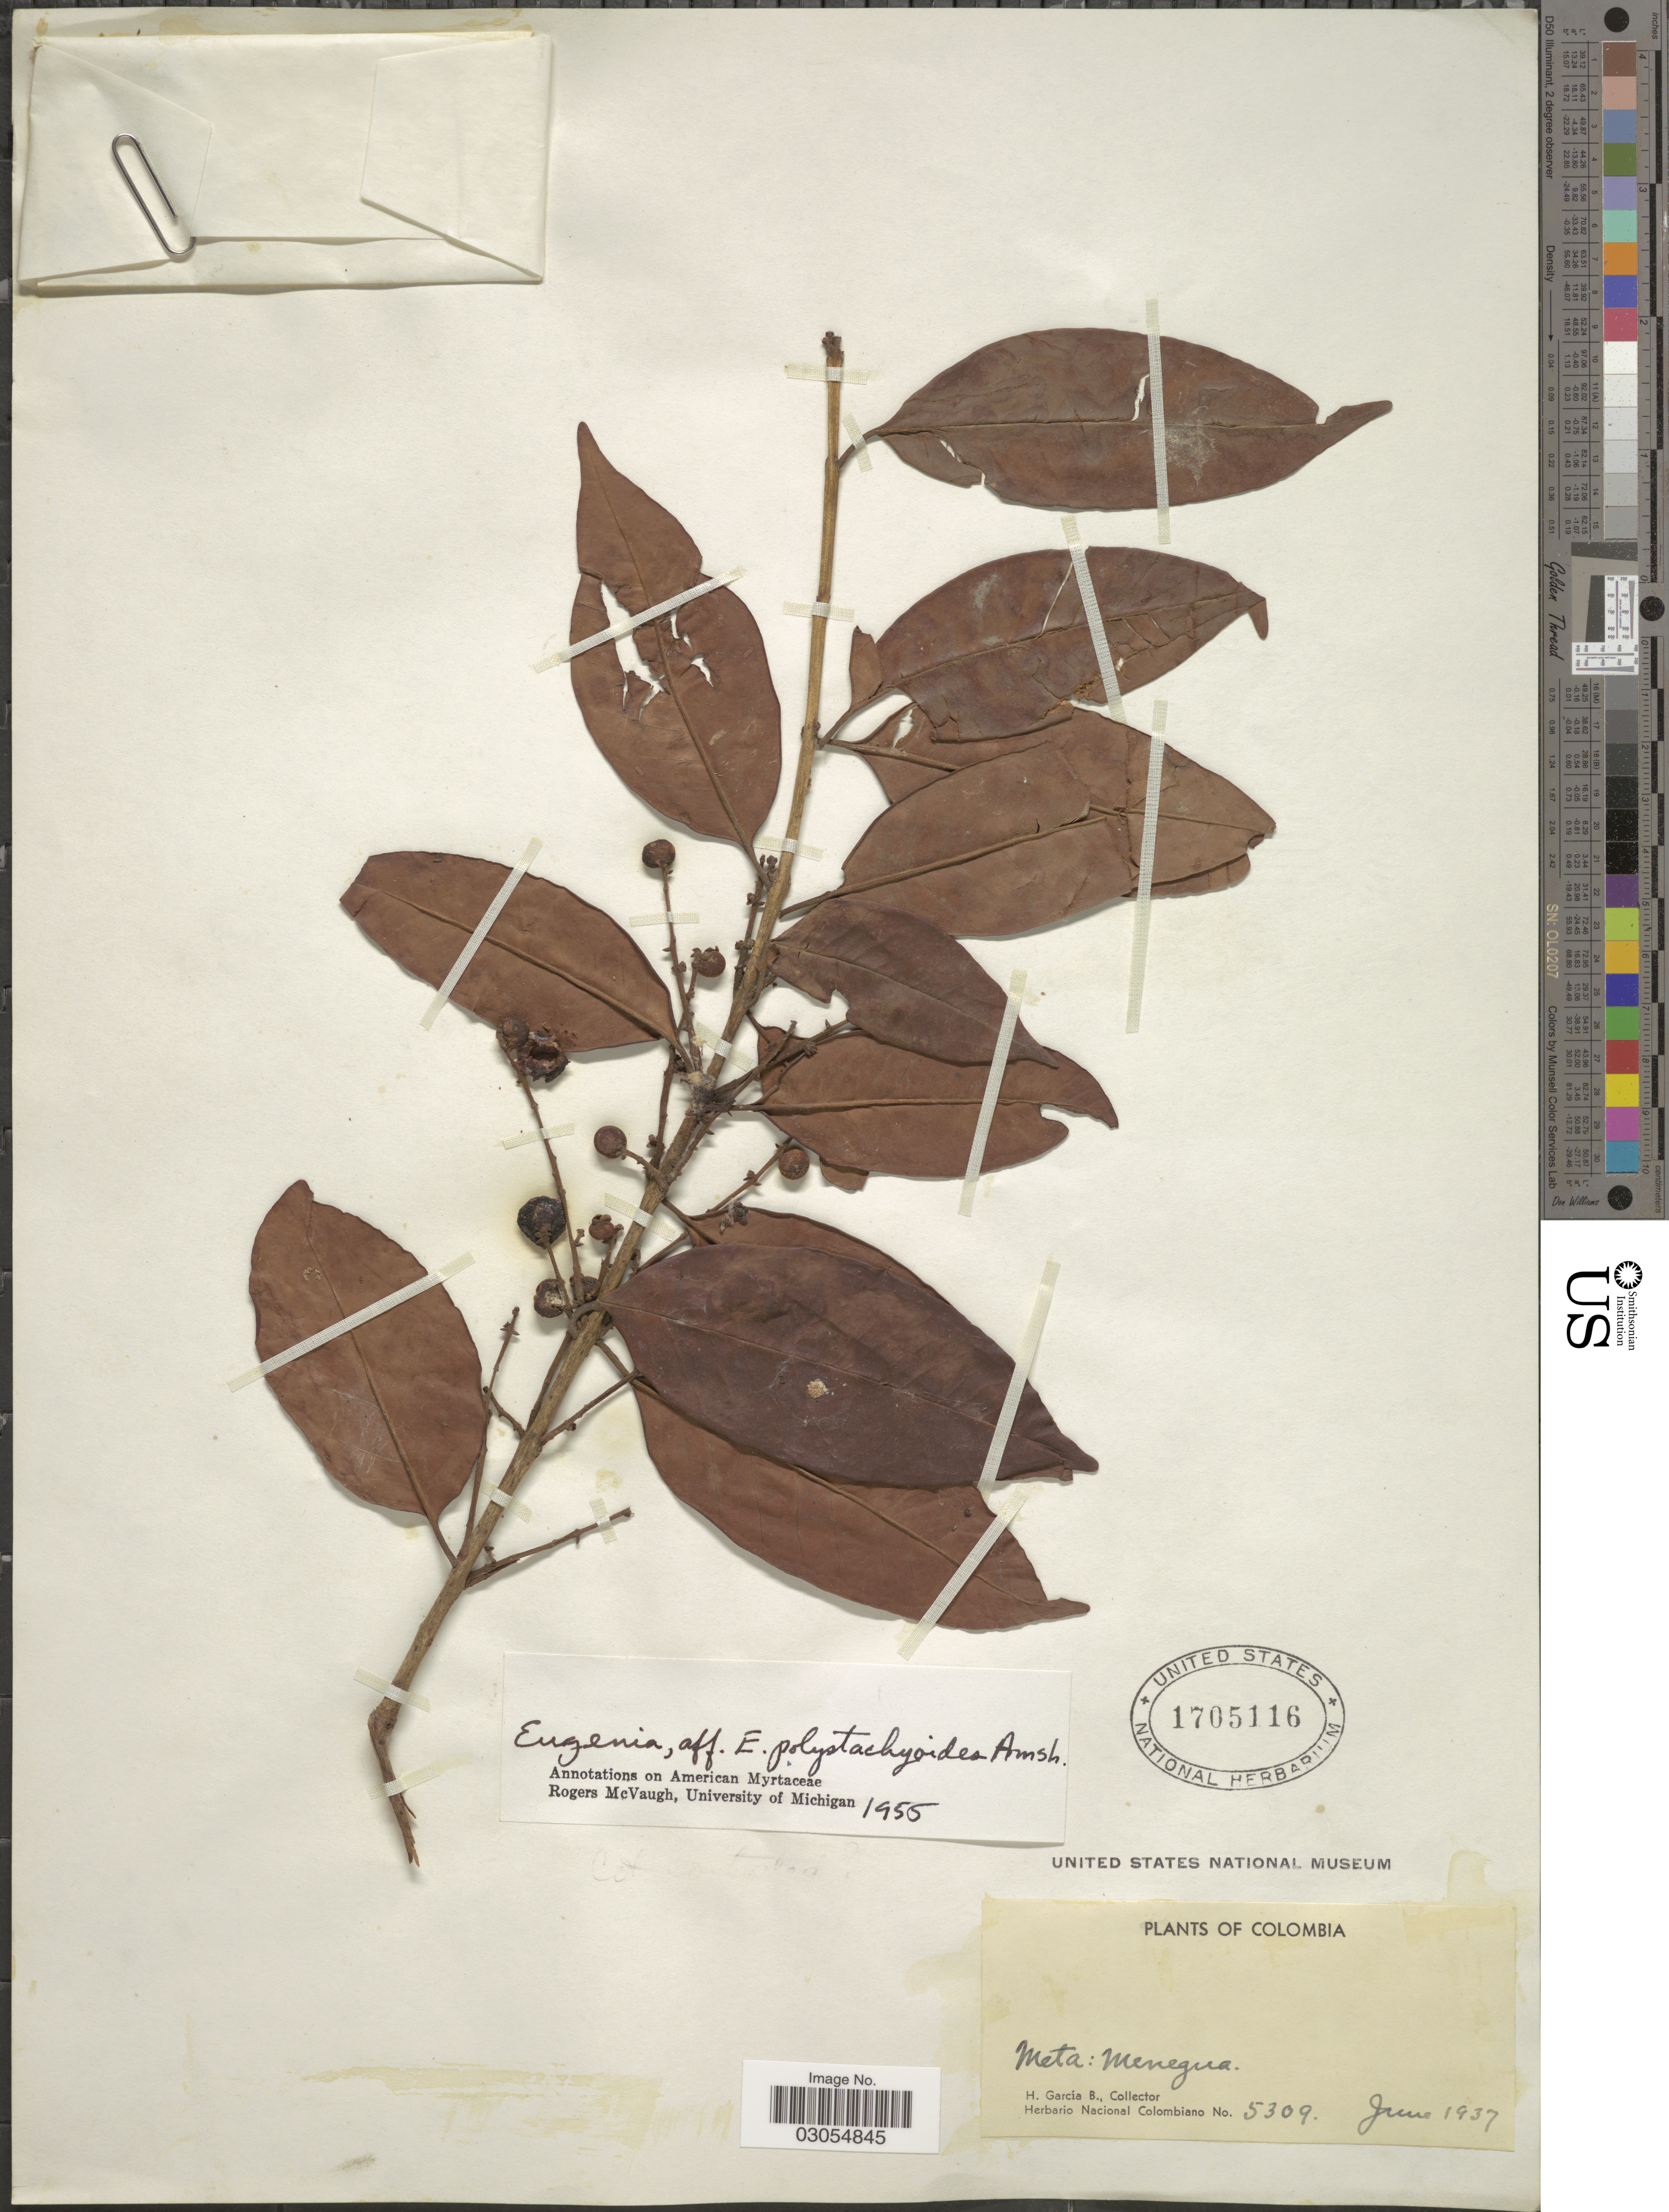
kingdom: Plantae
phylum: Tracheophyta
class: Magnoliopsida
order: Myrtales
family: Myrtaceae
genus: Eugenia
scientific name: Eugenia limbosa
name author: O. Berg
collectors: H. García B.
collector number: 5309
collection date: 1937-06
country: Colombia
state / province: Meta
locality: Menegua.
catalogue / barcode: US 1705116